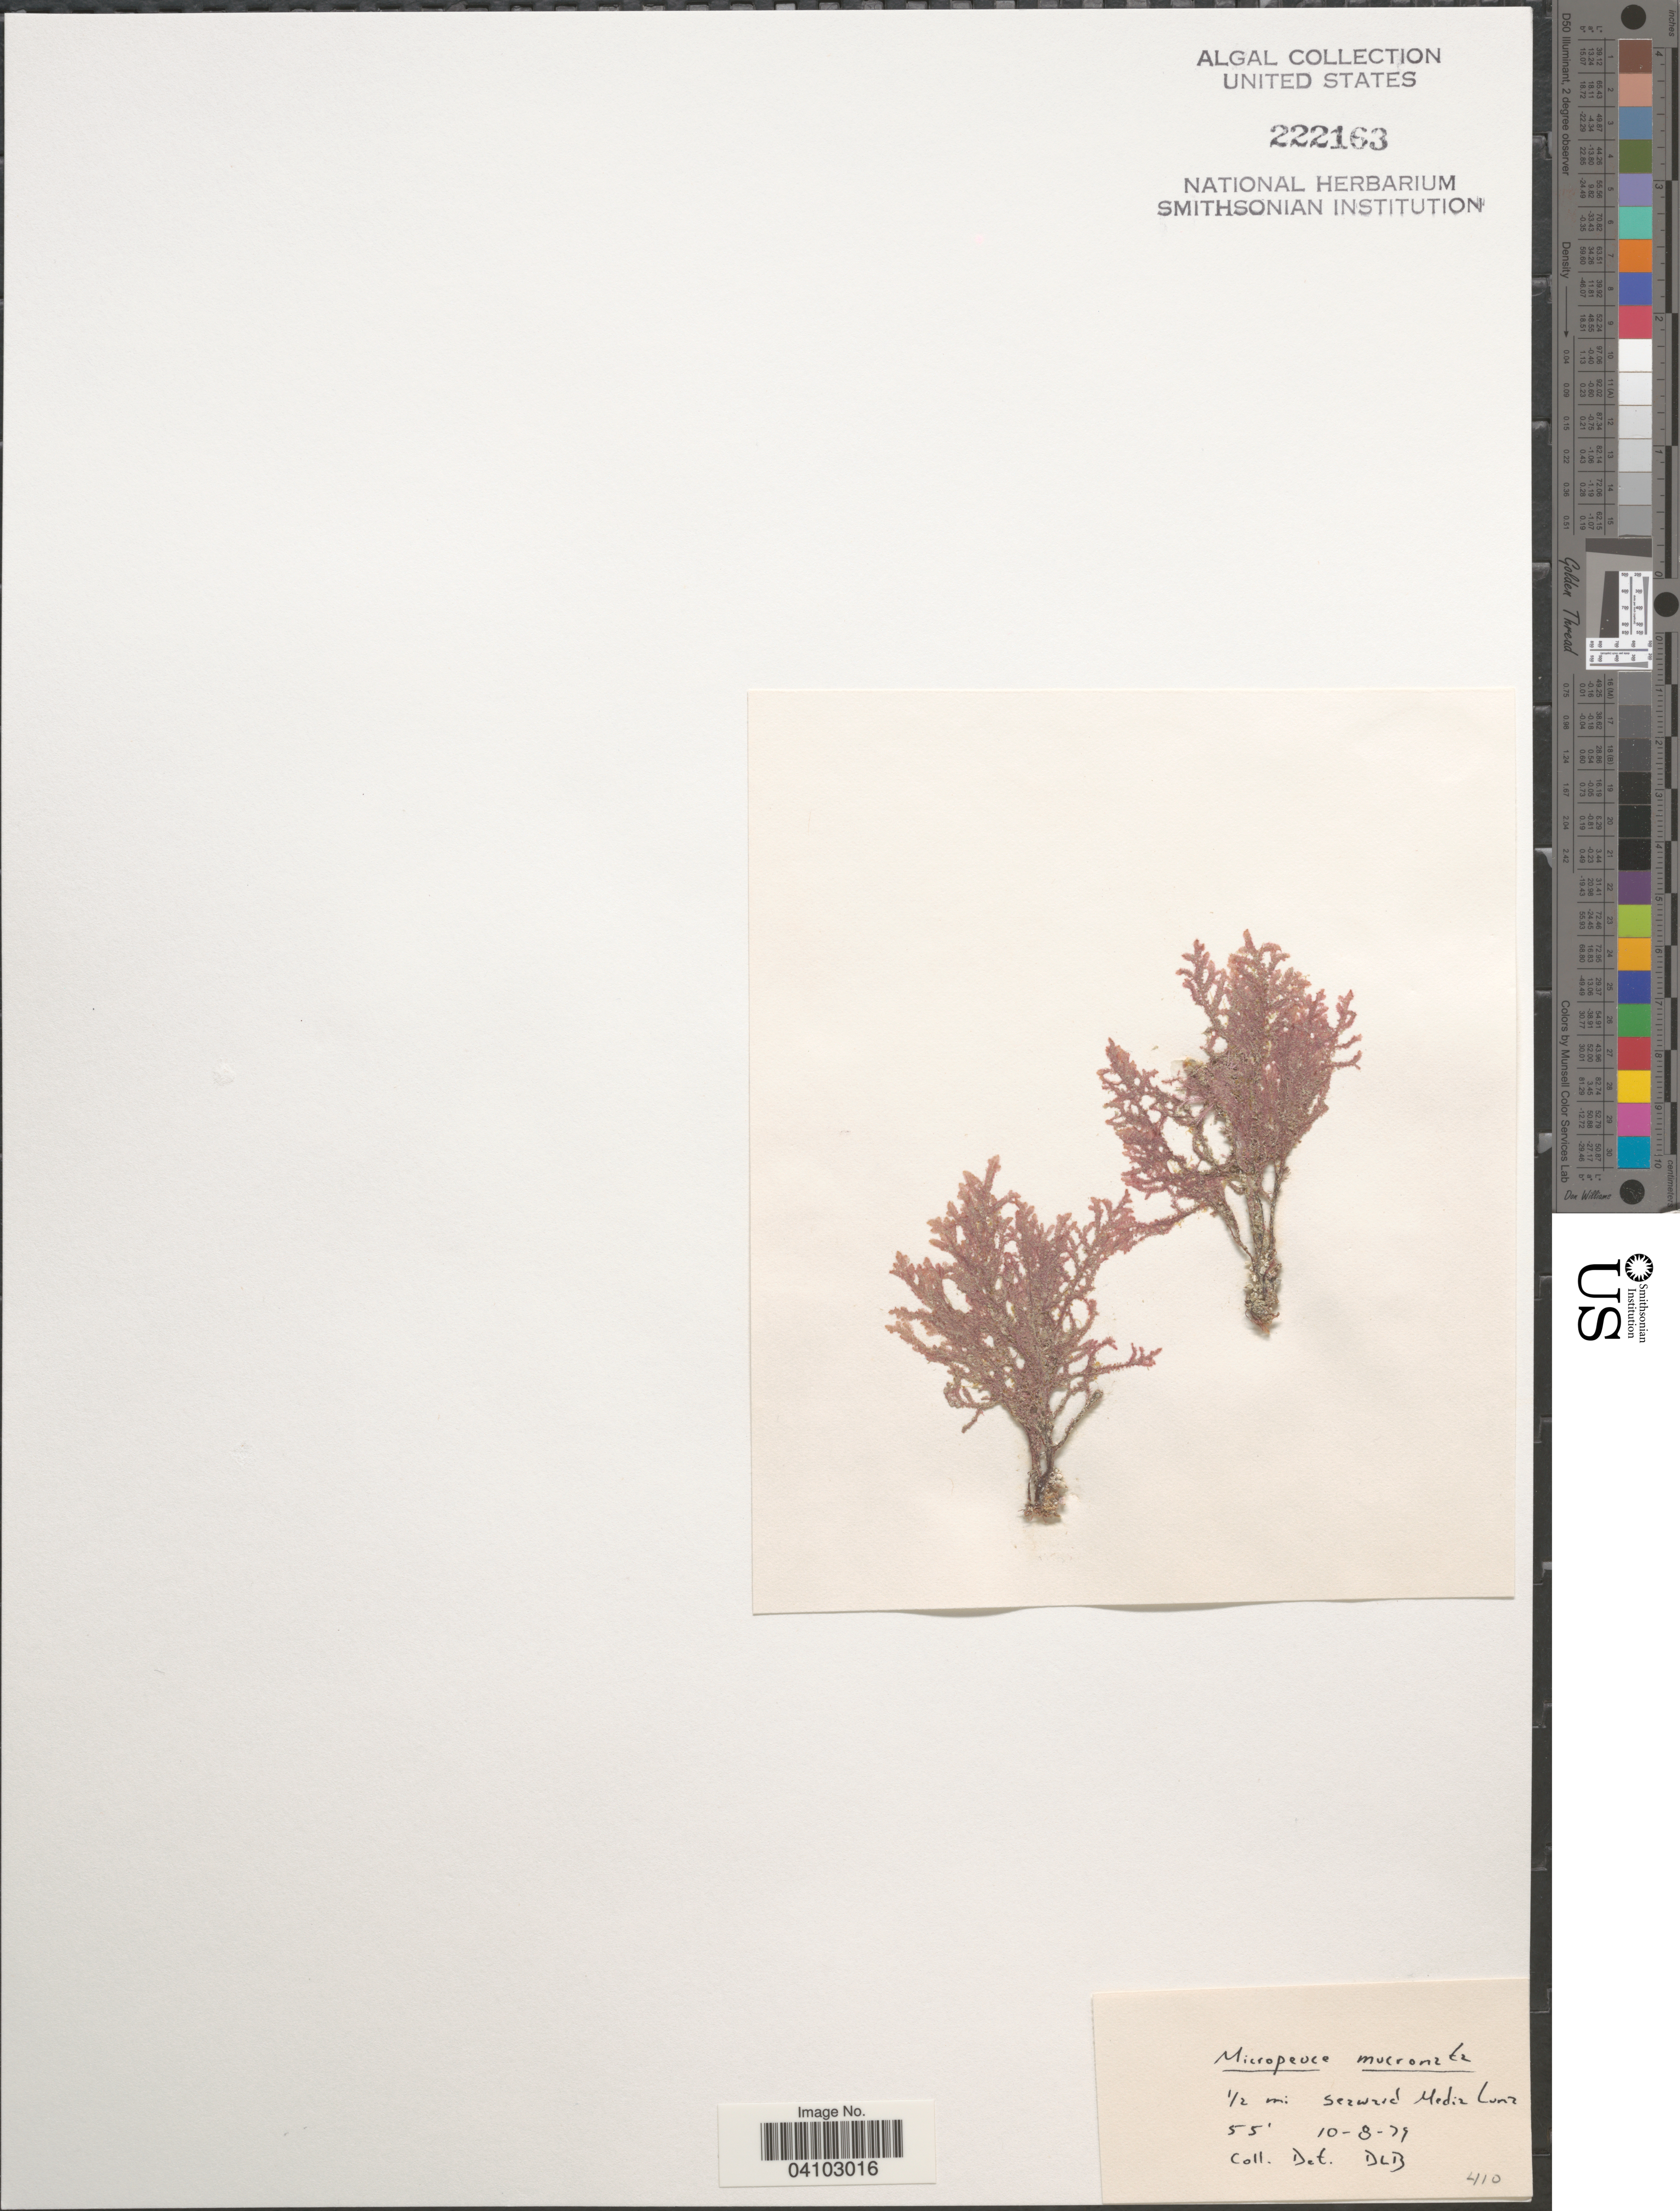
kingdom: Plantae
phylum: Rhodophyta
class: Florideophyceae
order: Ceramiales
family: Rhodomelaceae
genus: Micropeuce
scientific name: Micropeuce mucronata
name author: (Harv.) Kylin ex M.J. Wynne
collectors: D. L. B.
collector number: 410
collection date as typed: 17 May 78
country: Puerto Rico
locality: ½ mi seaward Media Luna.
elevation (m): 17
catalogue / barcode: US 222163